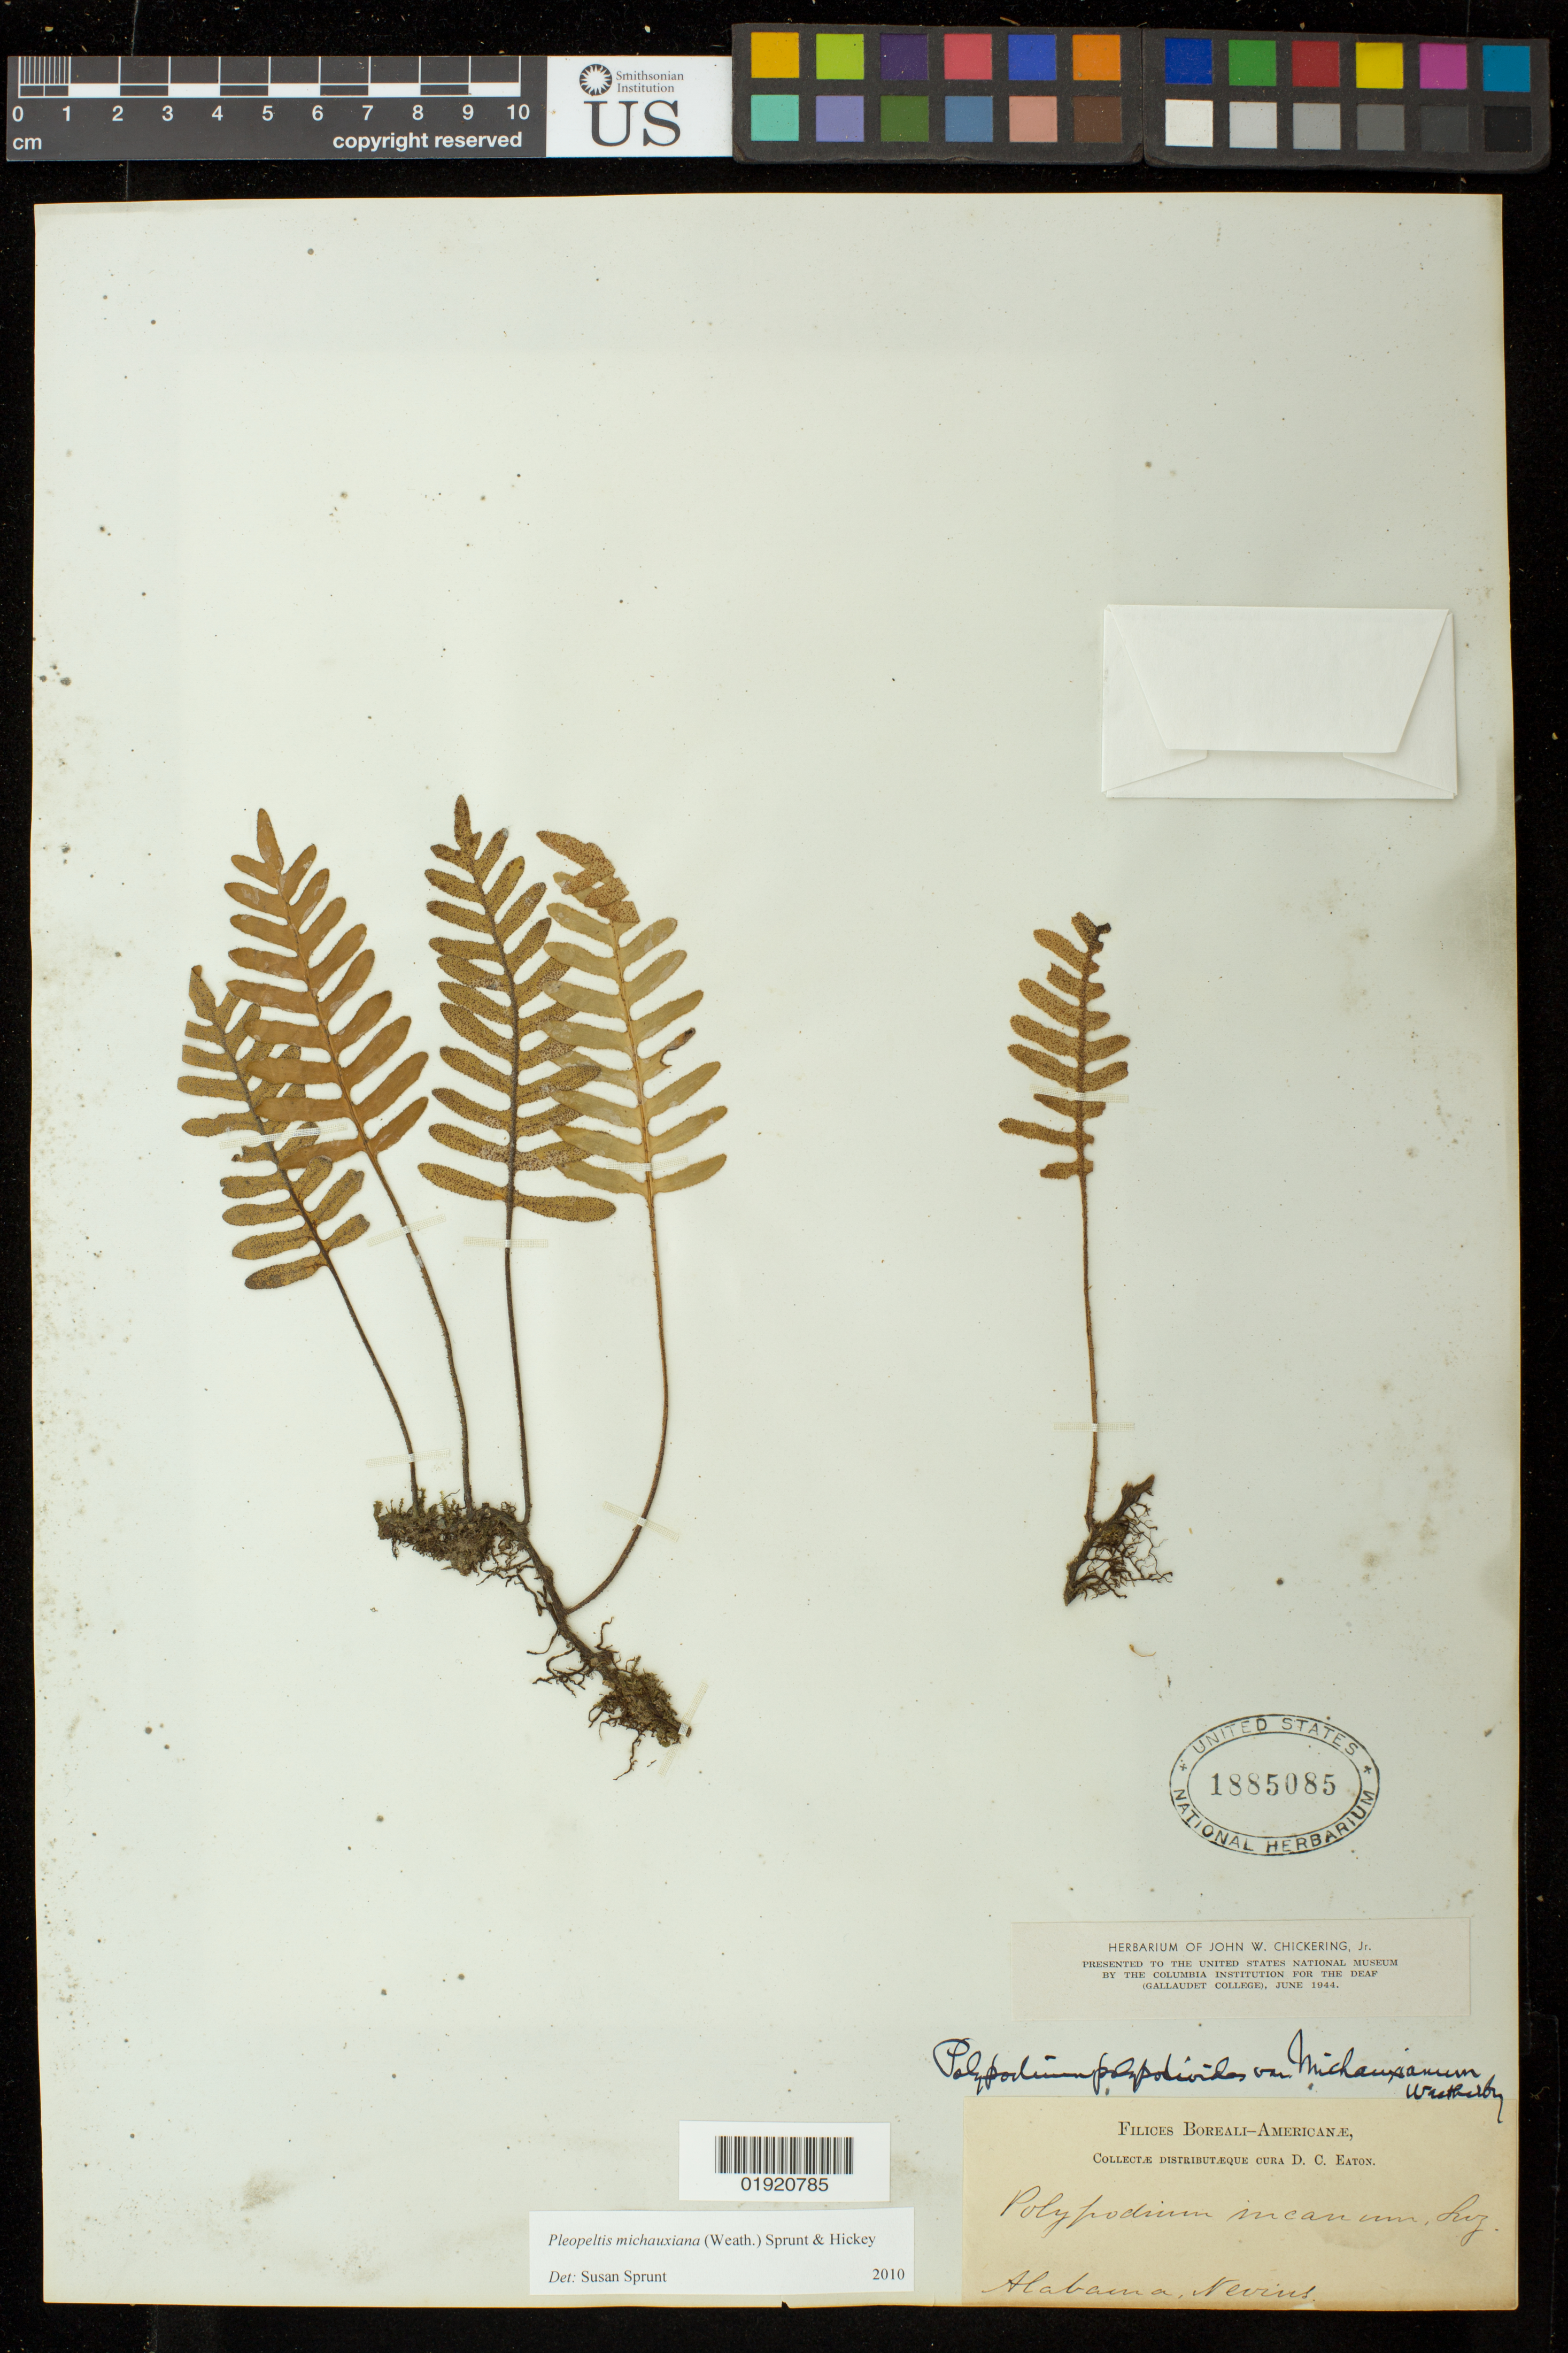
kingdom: Plantae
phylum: Tracheophyta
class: Polypodiopsida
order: Polypodiales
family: Polypodiaceae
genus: Pleopeltis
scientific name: Pleopeltis michauxiana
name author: (Weath.) Hickey & Sprunt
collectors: D. C. Eaton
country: United States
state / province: Alabama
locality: Alabama, Nevins.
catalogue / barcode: US 1885085